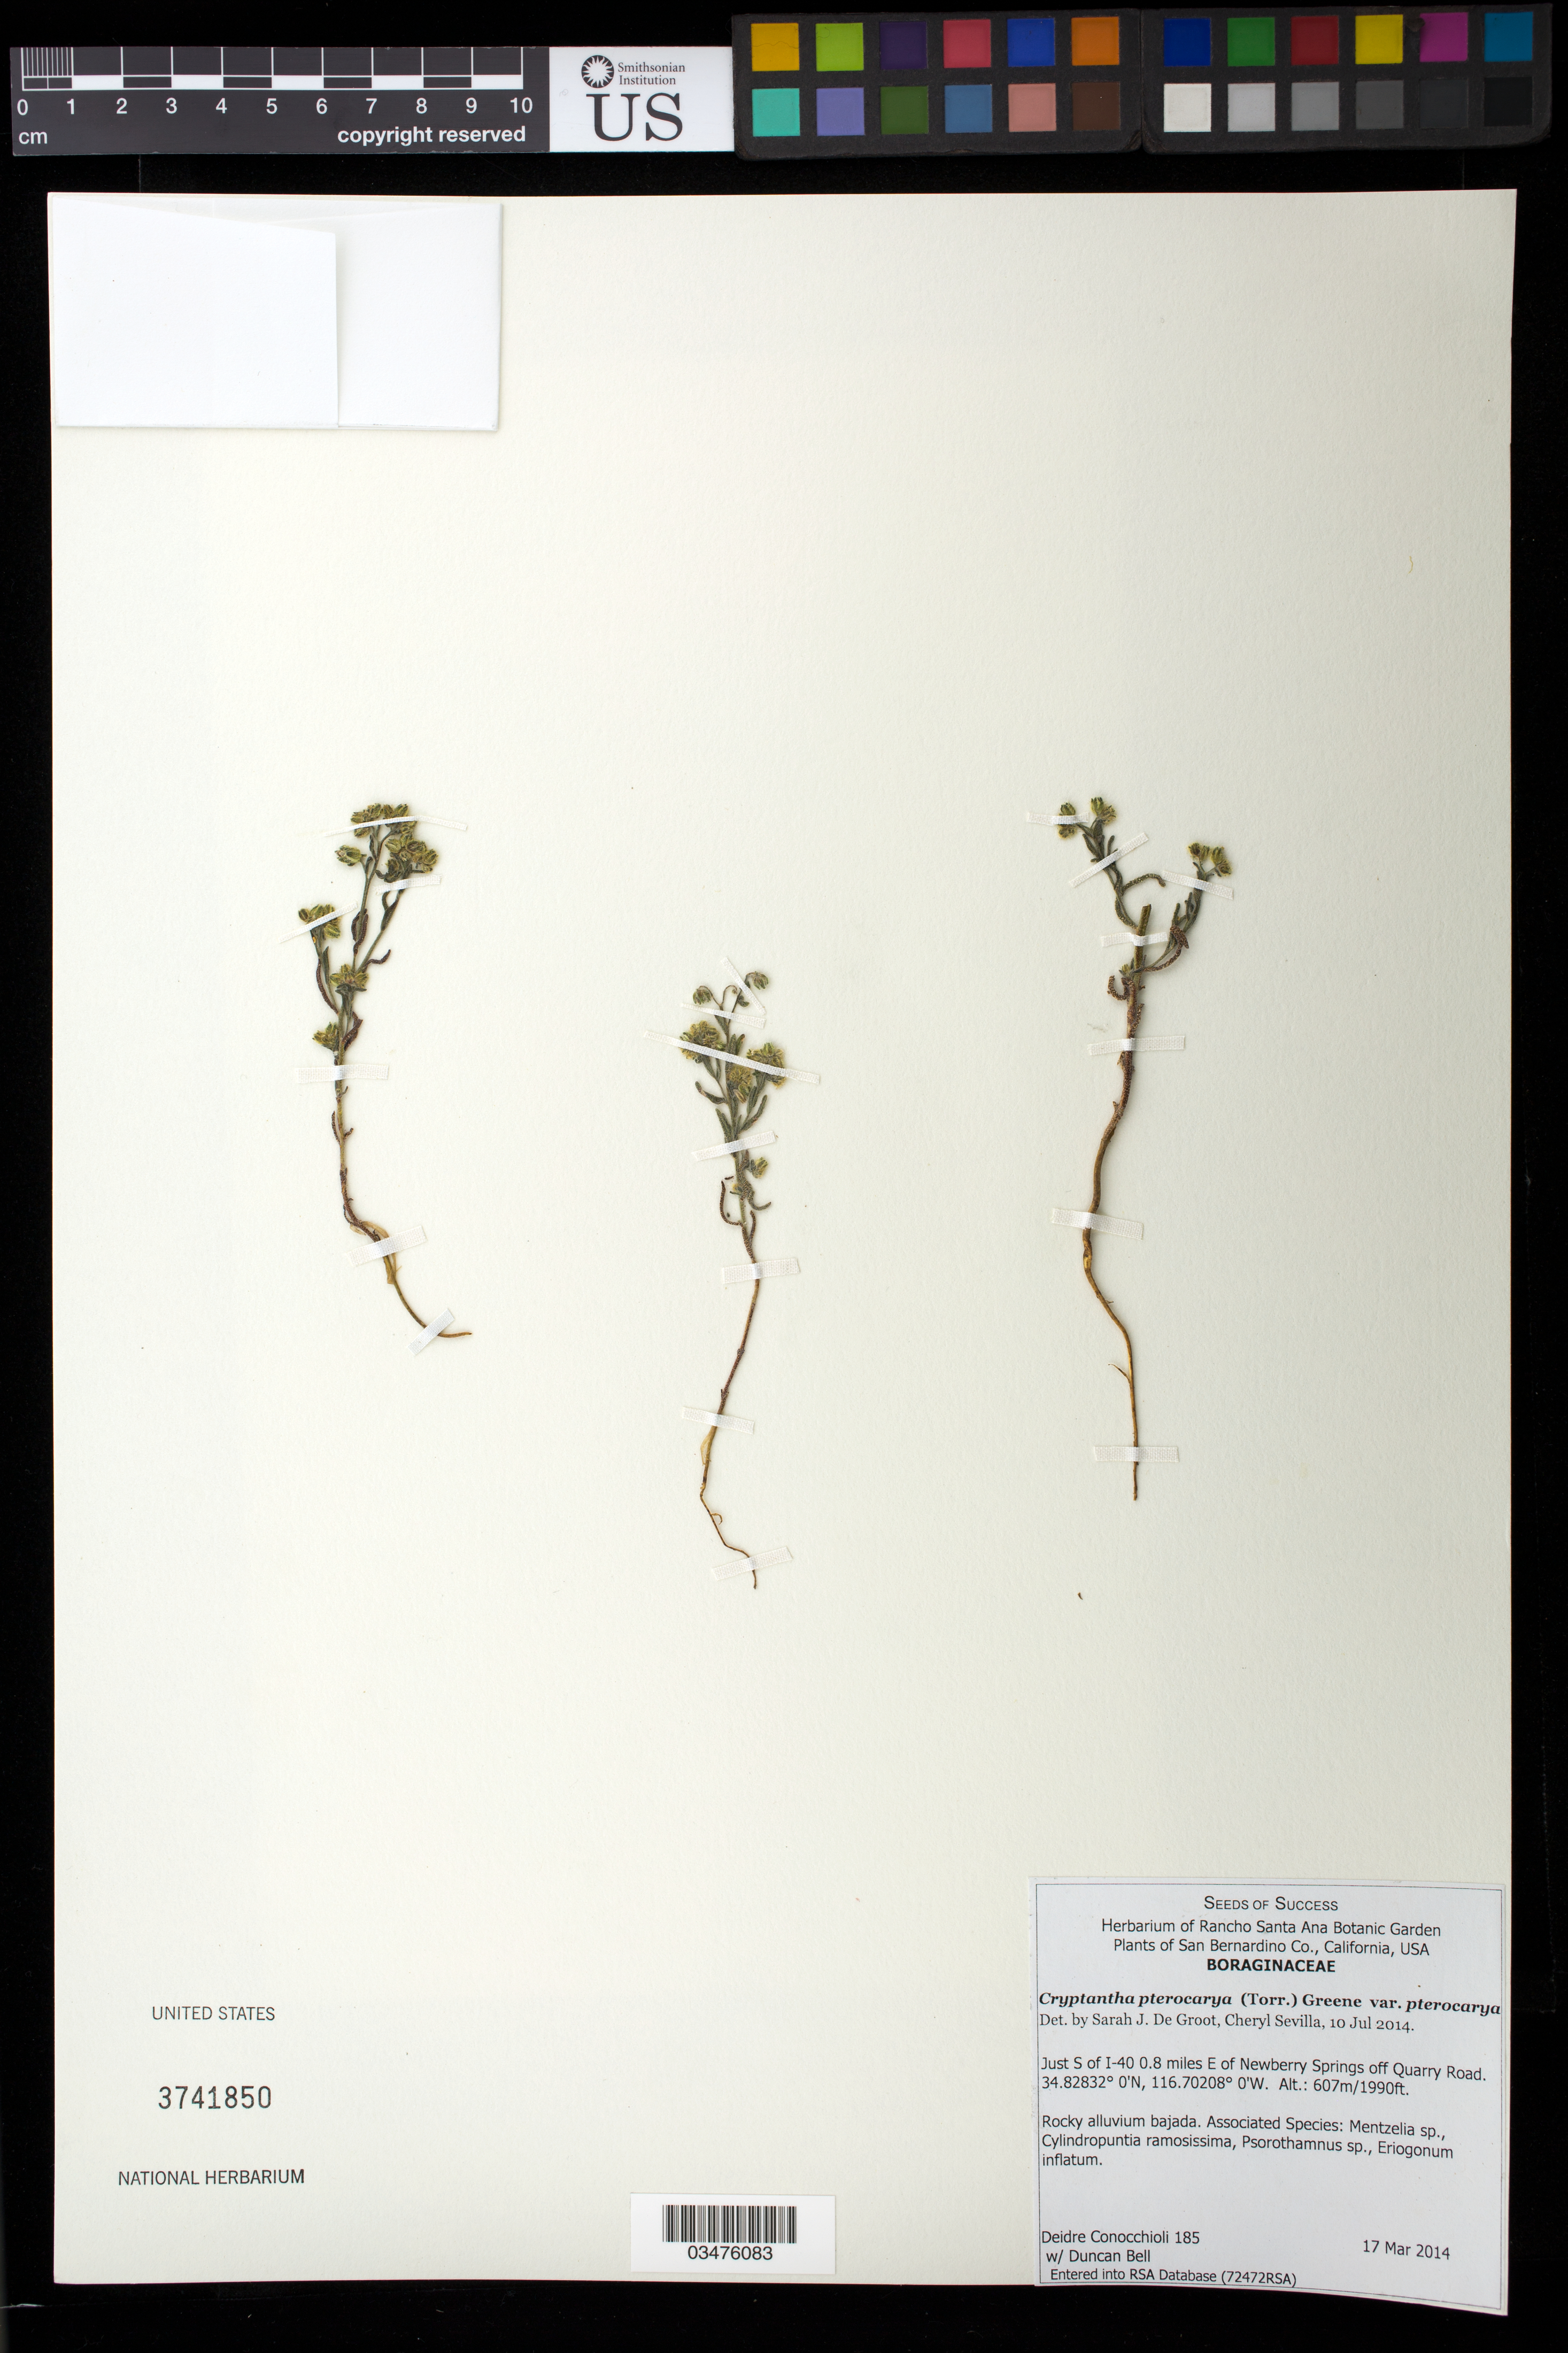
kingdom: Plantae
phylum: Tracheophyta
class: Magnoliopsida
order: Boraginales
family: Boraginaceae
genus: Cryptantha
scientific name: Cryptantha pterocarya var. pterocarya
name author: (Torr.) Greene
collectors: D. Conocchioli & D. S. Bell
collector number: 185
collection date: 2014-03-17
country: United States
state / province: California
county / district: San Bernardino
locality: S of I-40 0.8 mi. E of Newberry Springs off Quarry Road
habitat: Rocky alluvium bajada. With Mentzelia sp, Psorothamnus sp., ect.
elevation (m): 607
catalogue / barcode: US 3741850